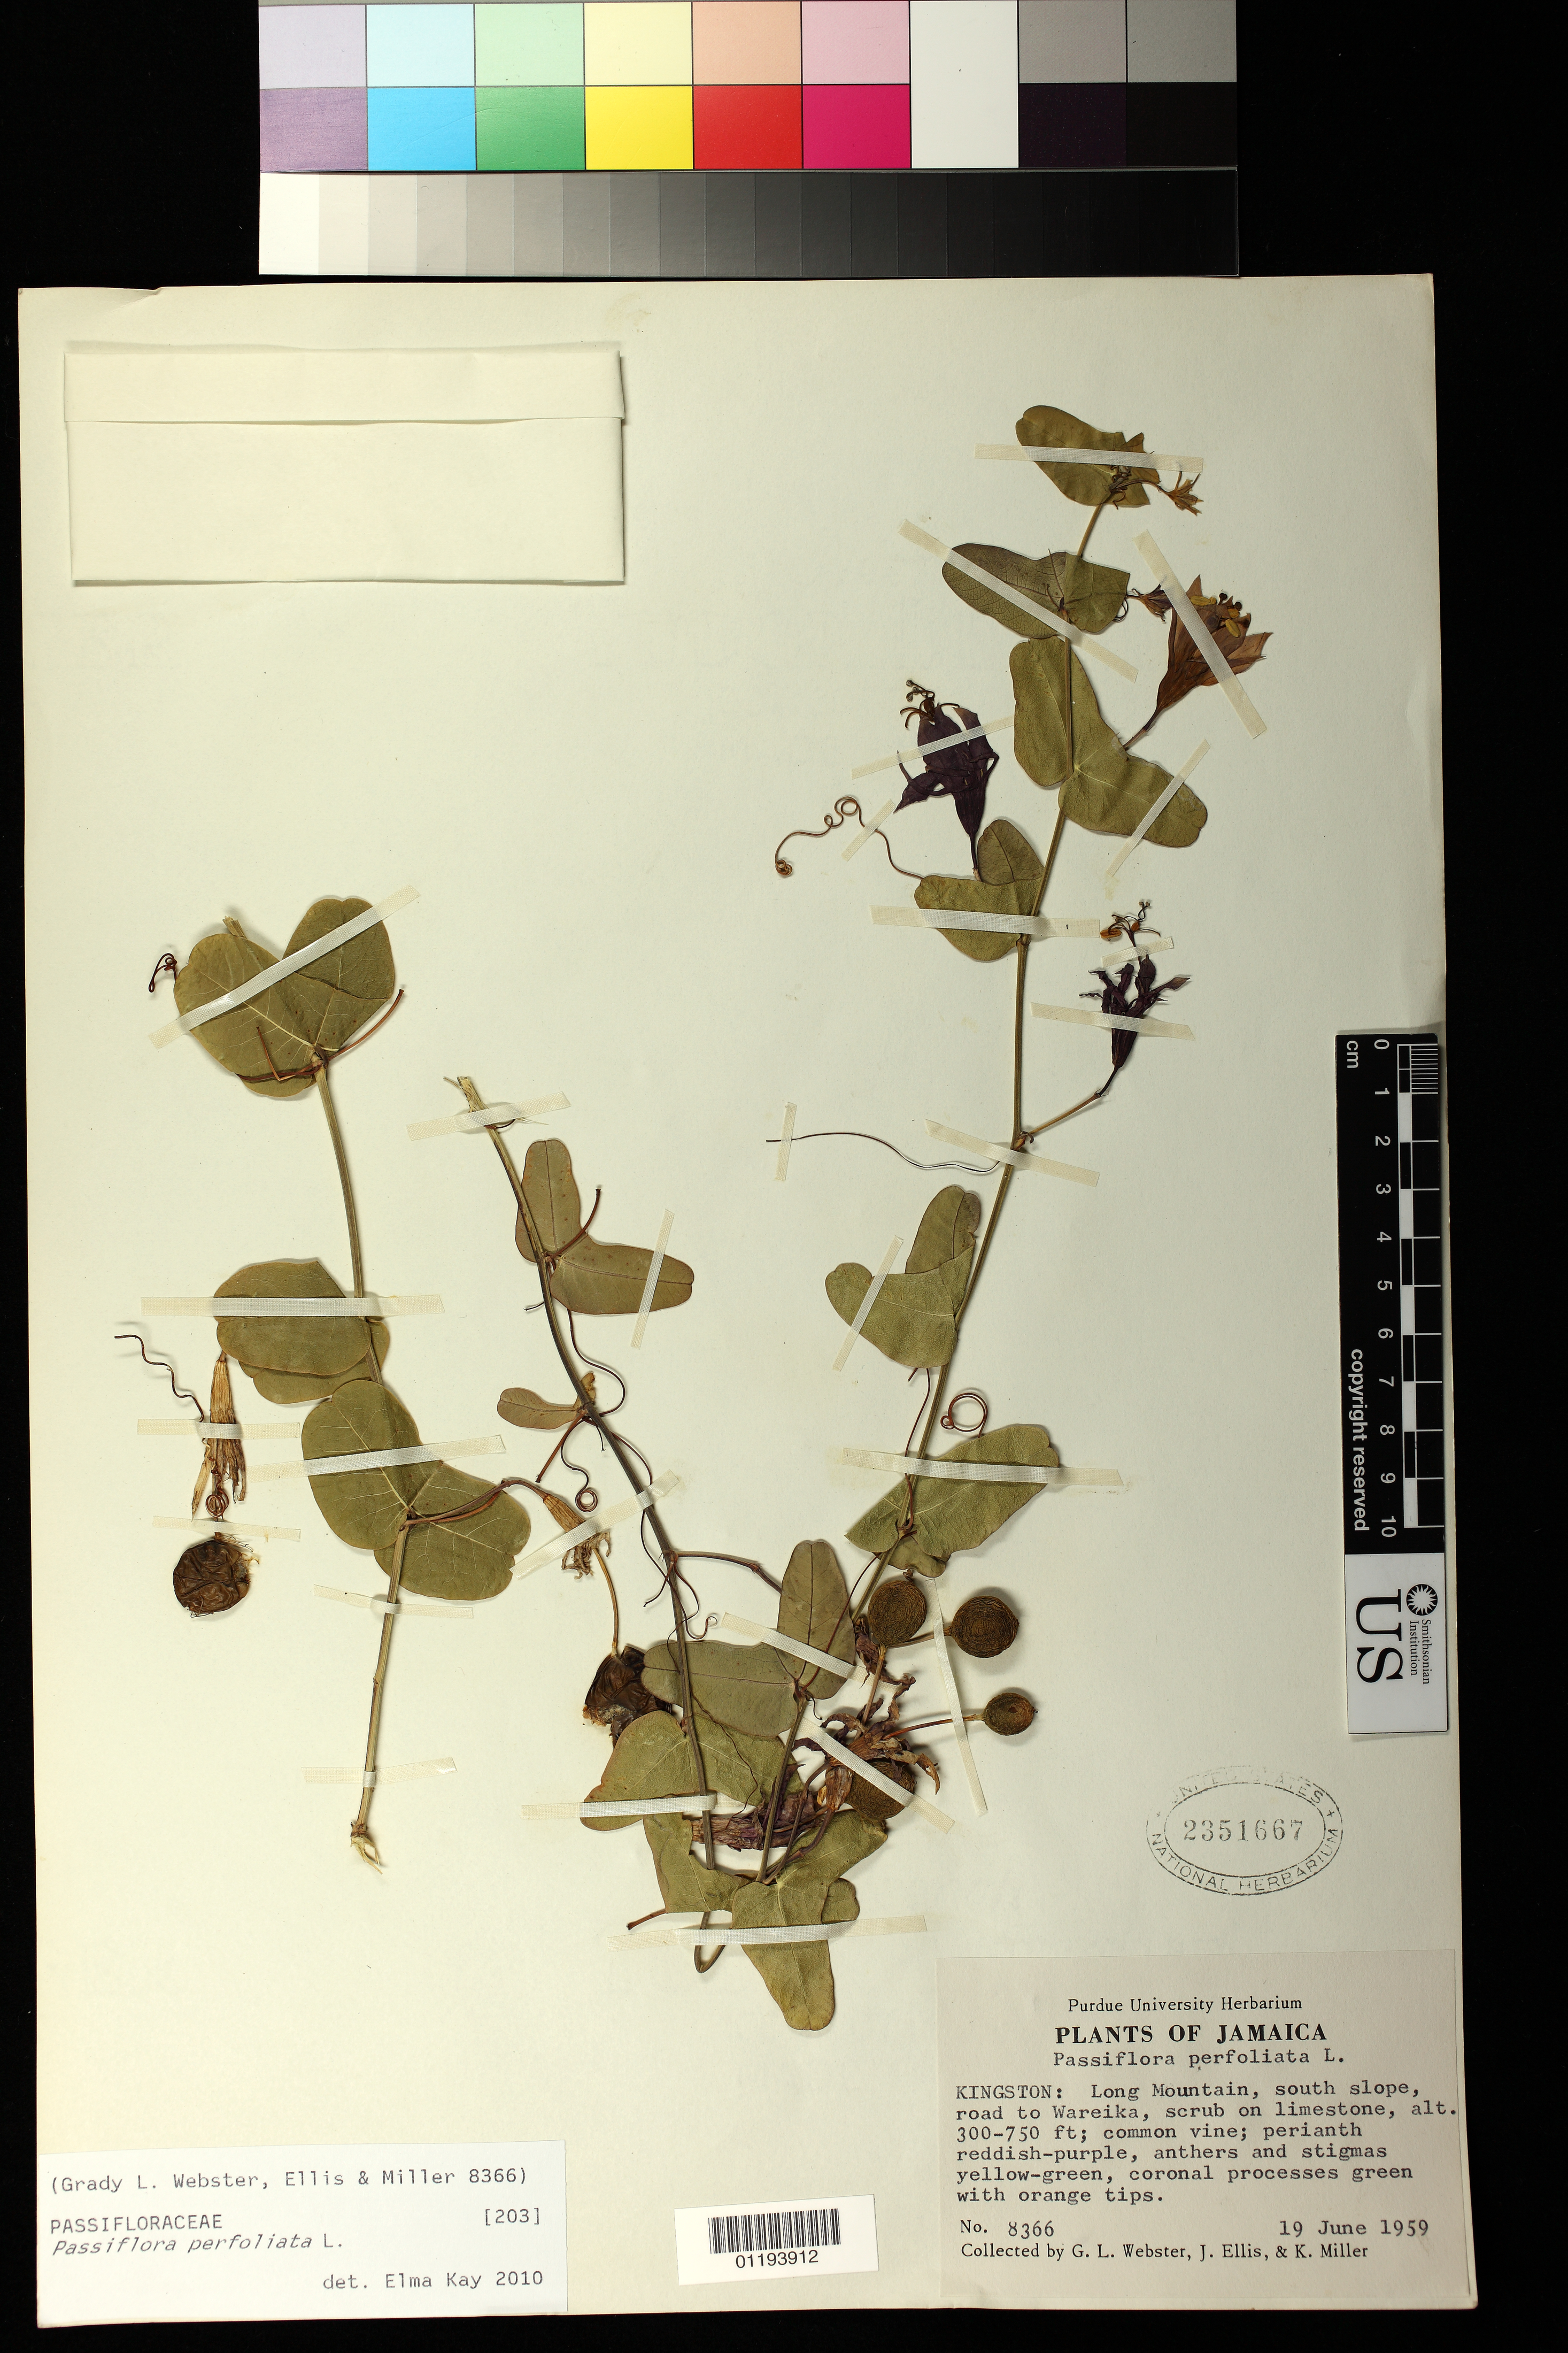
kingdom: Plantae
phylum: Tracheophyta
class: Magnoliopsida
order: Malpighiales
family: Passifloraceae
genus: Passiflora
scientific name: Passiflora perfoliata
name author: L.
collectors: G. L. Webster, J. R. Ellis & K. Miller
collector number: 8366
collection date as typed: Jun 19 1959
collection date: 1959-06-19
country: Jamaica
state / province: Kingston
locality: Kingston: Long Mountain, south slope, road to Wareika, scrub on limestone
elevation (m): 229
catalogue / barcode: US 2351667